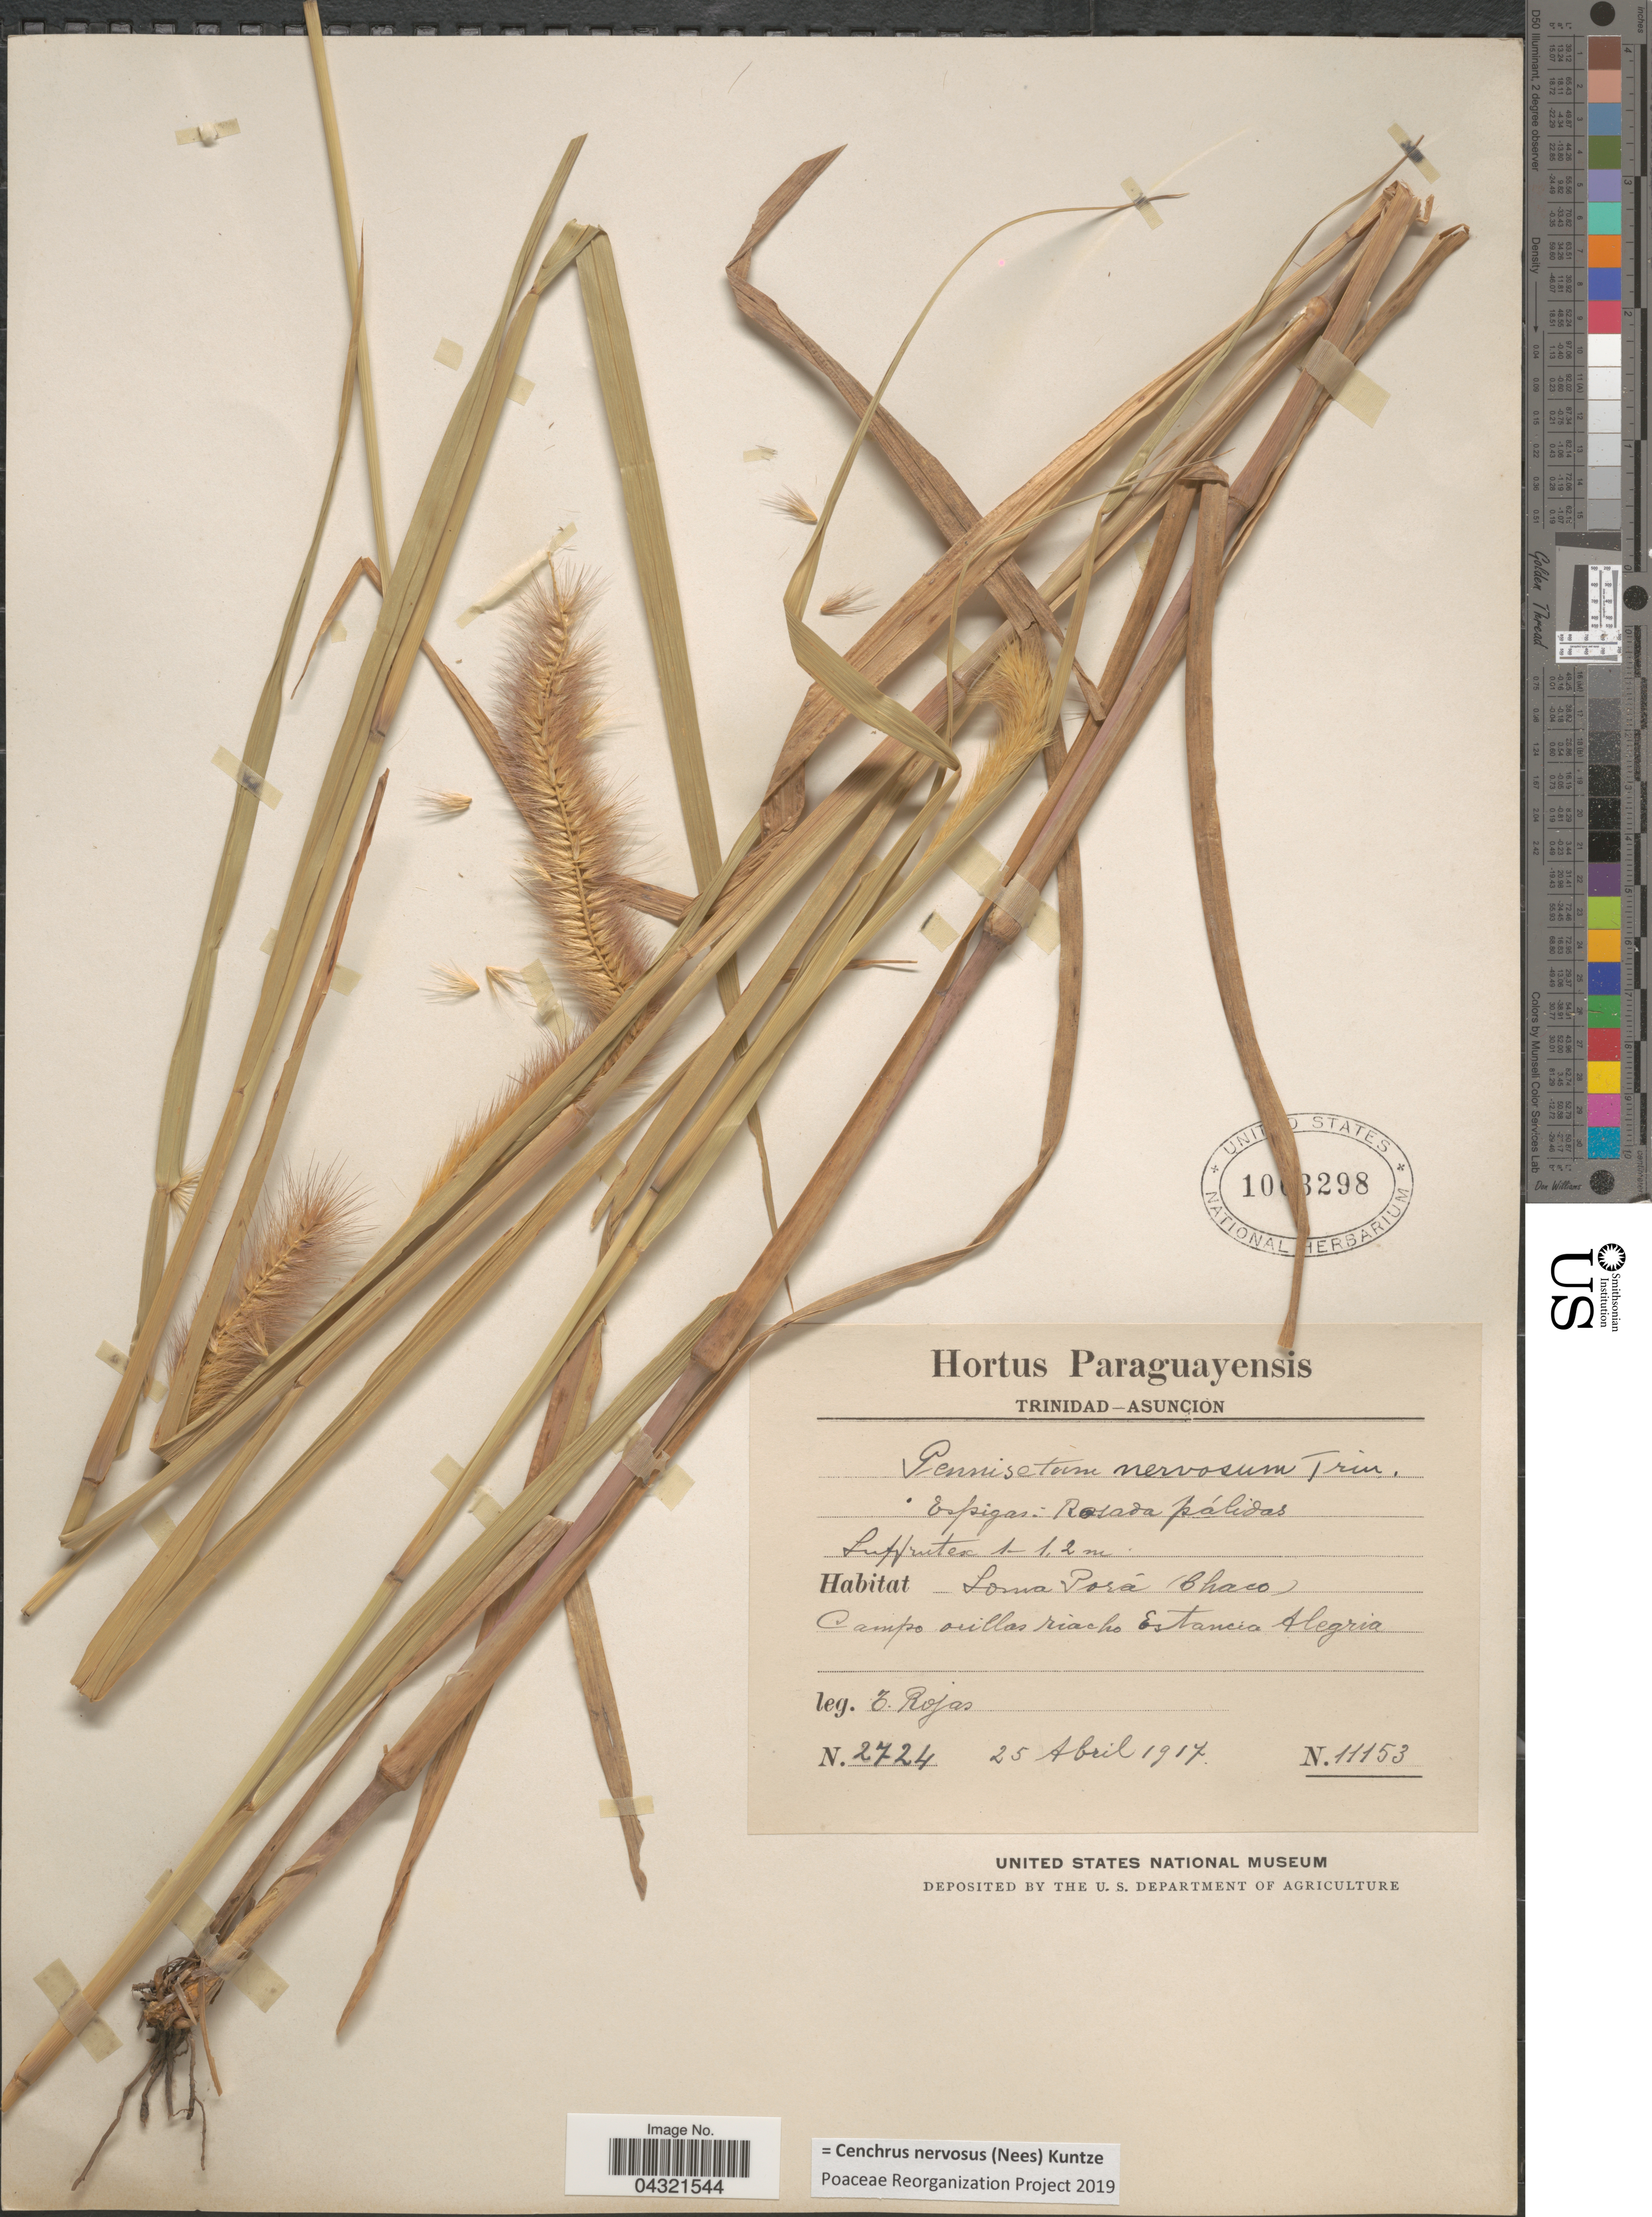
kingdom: Plantae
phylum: Tracheophyta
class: Liliopsida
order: Poales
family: Poaceae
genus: Cenchrus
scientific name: Cenchrus nervosus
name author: (Nees) Kuntze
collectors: T. Rojas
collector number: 2724/11153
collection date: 1917-04-25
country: Paraguay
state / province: Asuncion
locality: Loma Porá. Campo orillas riacho Estancia Alegria.